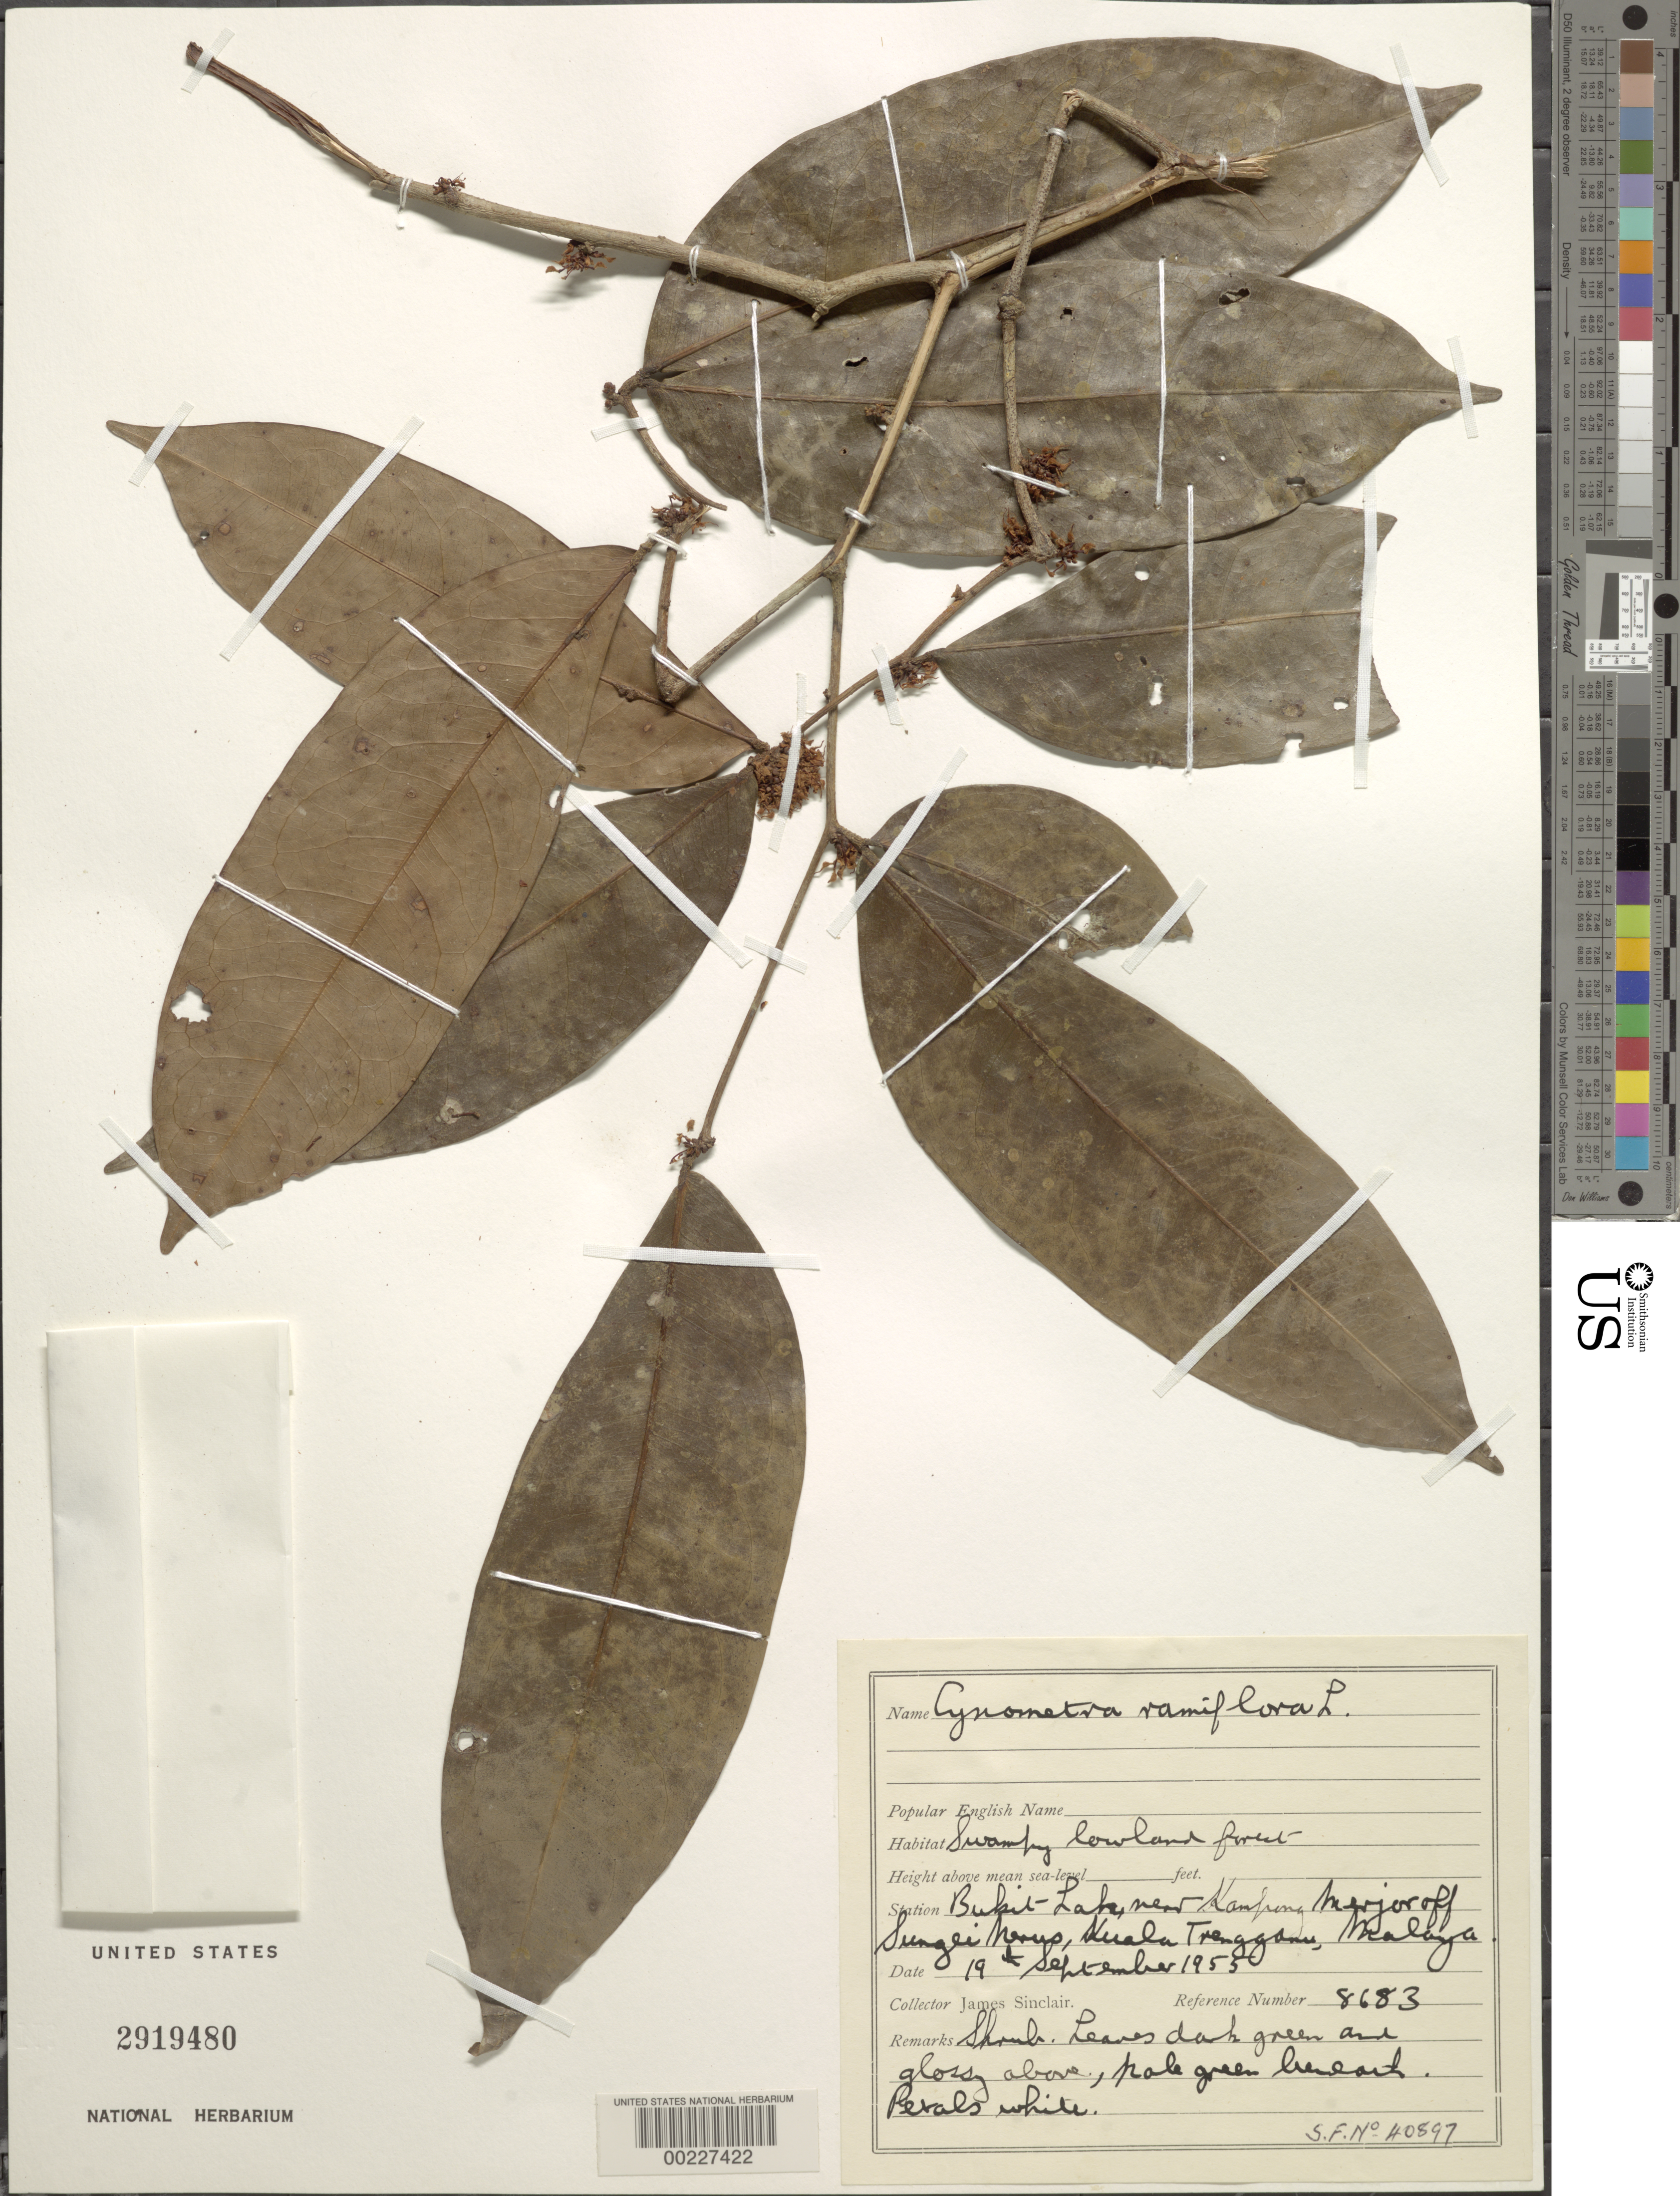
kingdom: Plantae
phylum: Tracheophyta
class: Magnoliopsida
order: Fabales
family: Fabaceae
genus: Cynometra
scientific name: Cynometra ramiflora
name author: L.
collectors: J. Sinclair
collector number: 8683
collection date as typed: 19 Sep 1955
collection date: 1955-09-19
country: Malaysia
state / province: Terengganu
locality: Bukil-lah, near kampong merjor off surgei kraks, kuala trengganu [Malay Peninsula]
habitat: Swampy lowland forest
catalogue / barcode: US 2919480